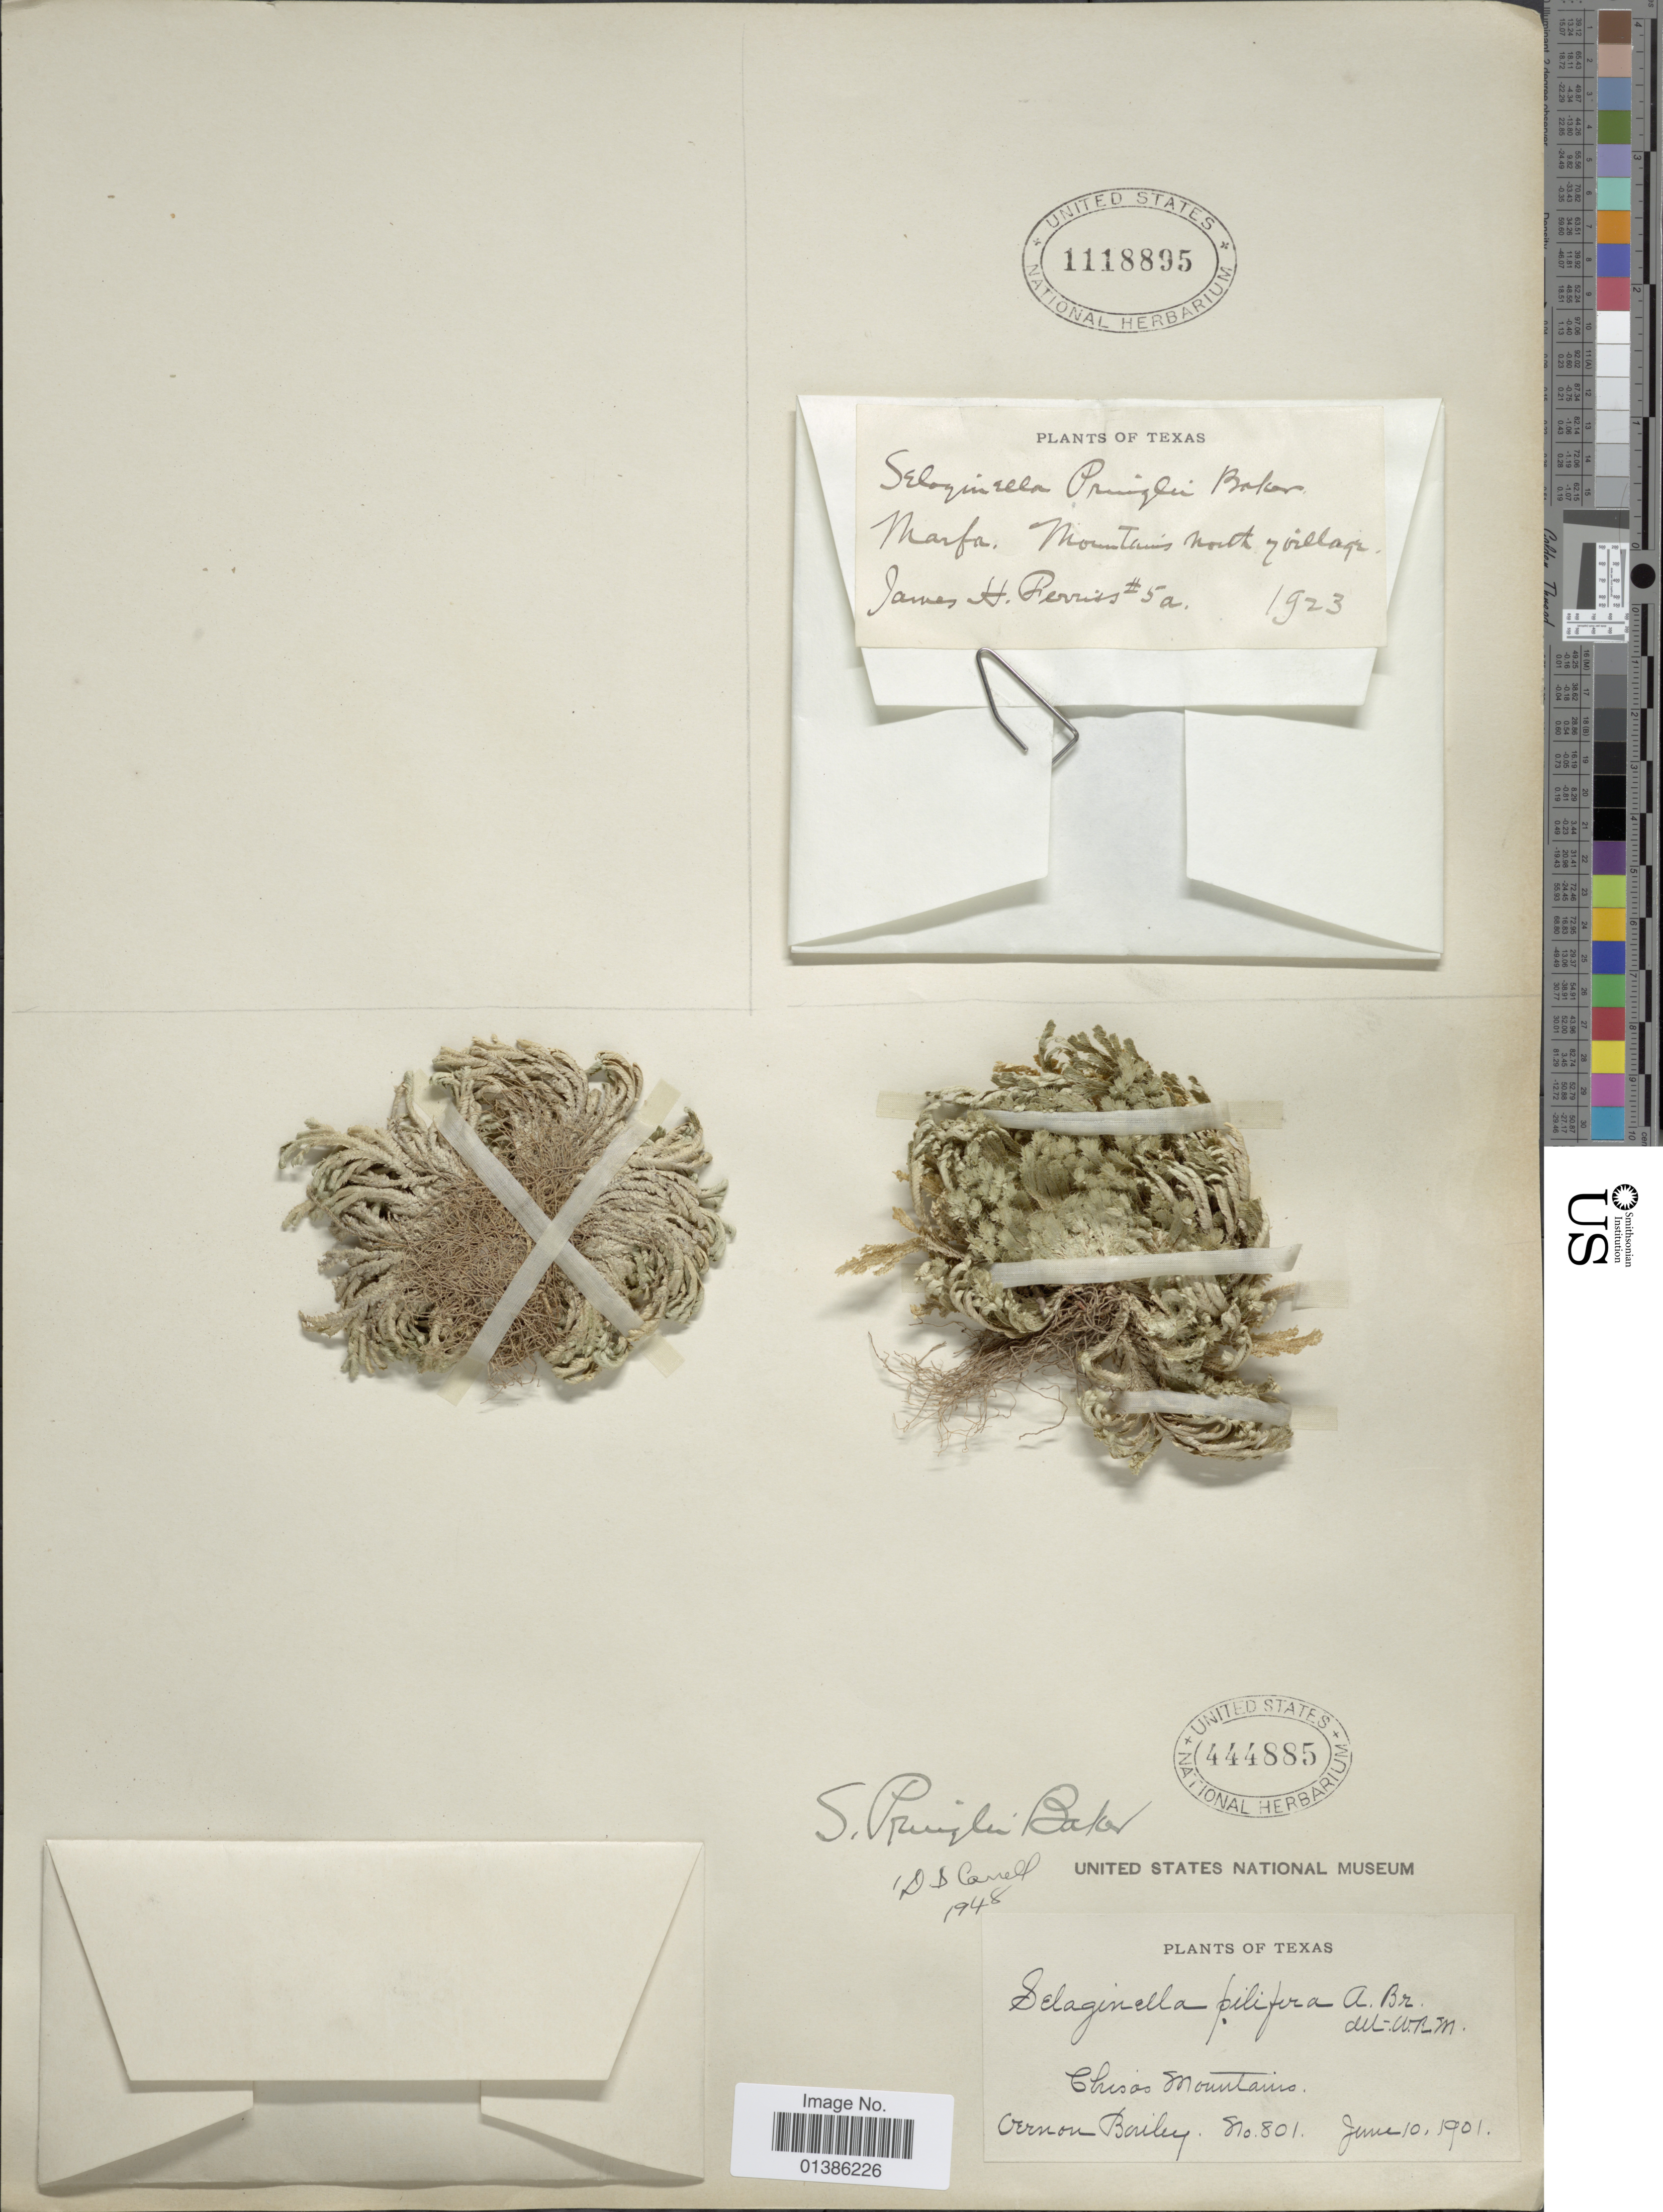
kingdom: Plantae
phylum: Tracheophyta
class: Lycopodiopsida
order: Selaginellales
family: Selaginellaceae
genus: Selaginella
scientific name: Selaginella pilifera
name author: A. Braun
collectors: V. O. Bailey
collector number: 801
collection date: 1901-06-10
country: United States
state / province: Texas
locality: Chisos Mountains.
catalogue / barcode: US 444885